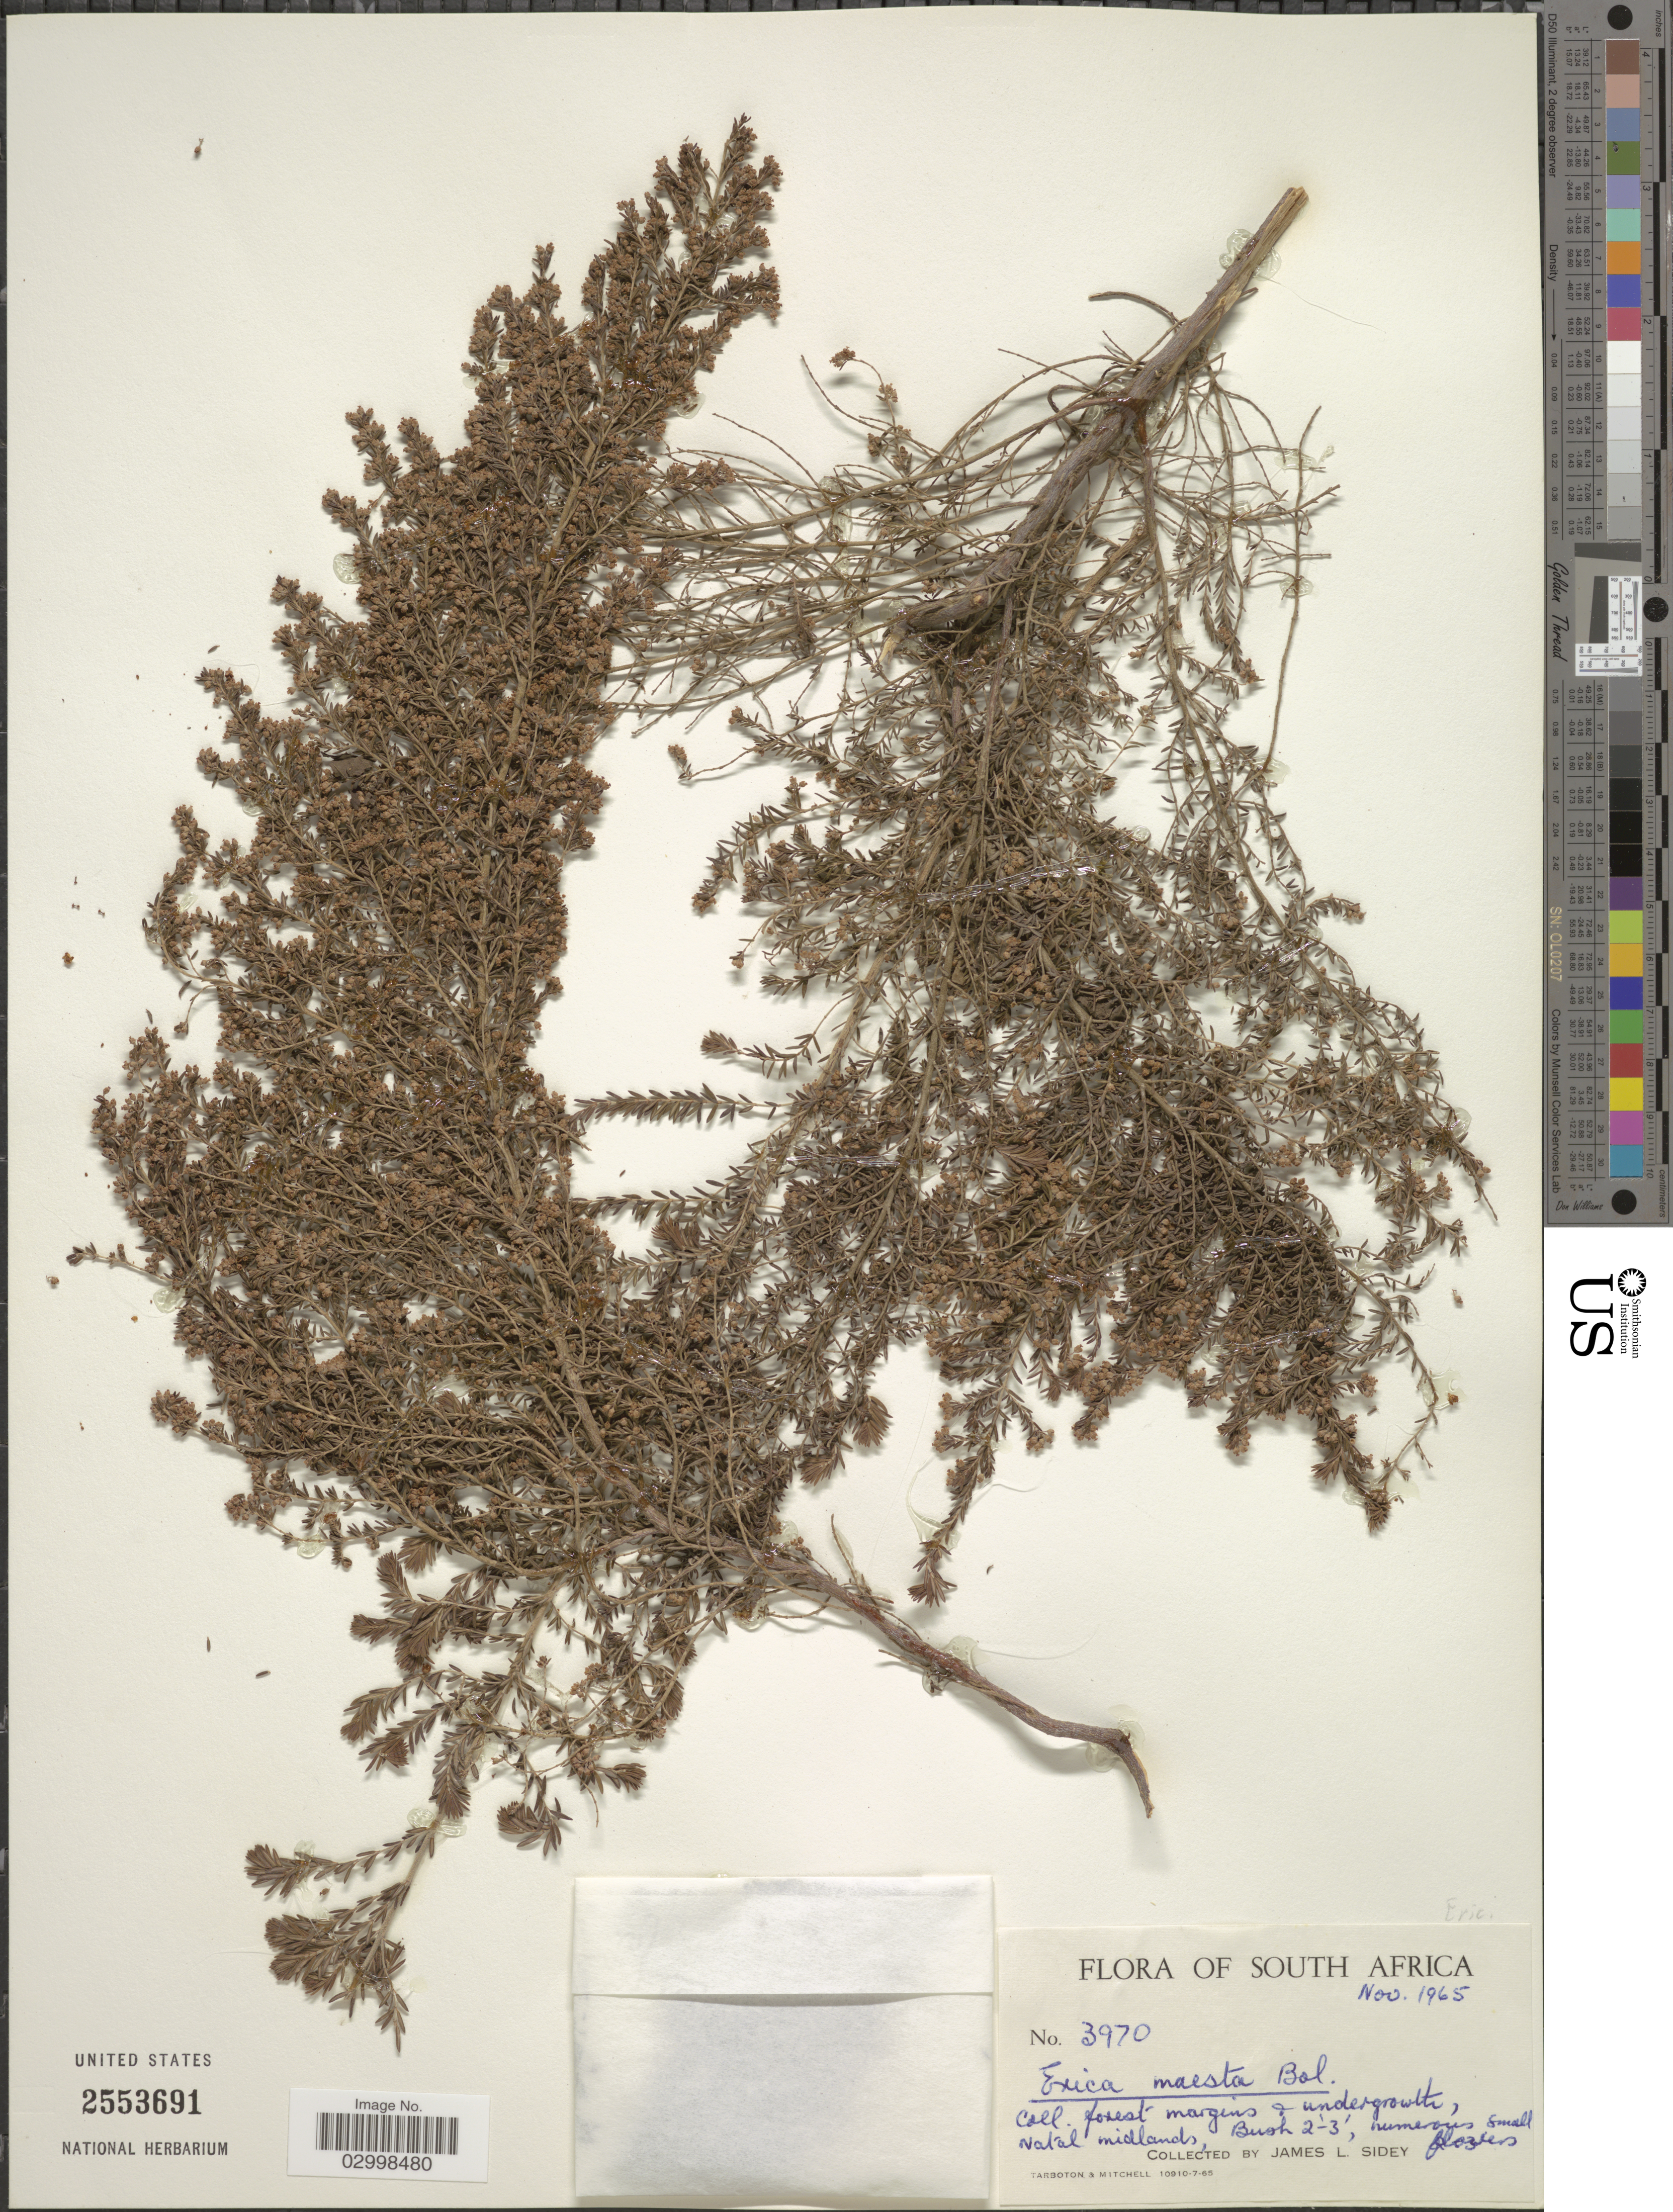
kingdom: Plantae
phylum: Tracheophyta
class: Magnoliopsida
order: Ericales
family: Ericaceae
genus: Erica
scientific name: Erica maesta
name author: Bolus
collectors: J. L. Sidey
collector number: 3970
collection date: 1965-11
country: South Africa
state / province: KwaZulu-Natal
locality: Forest margins + undergrowth, Natal midlands.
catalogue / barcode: US 2553691